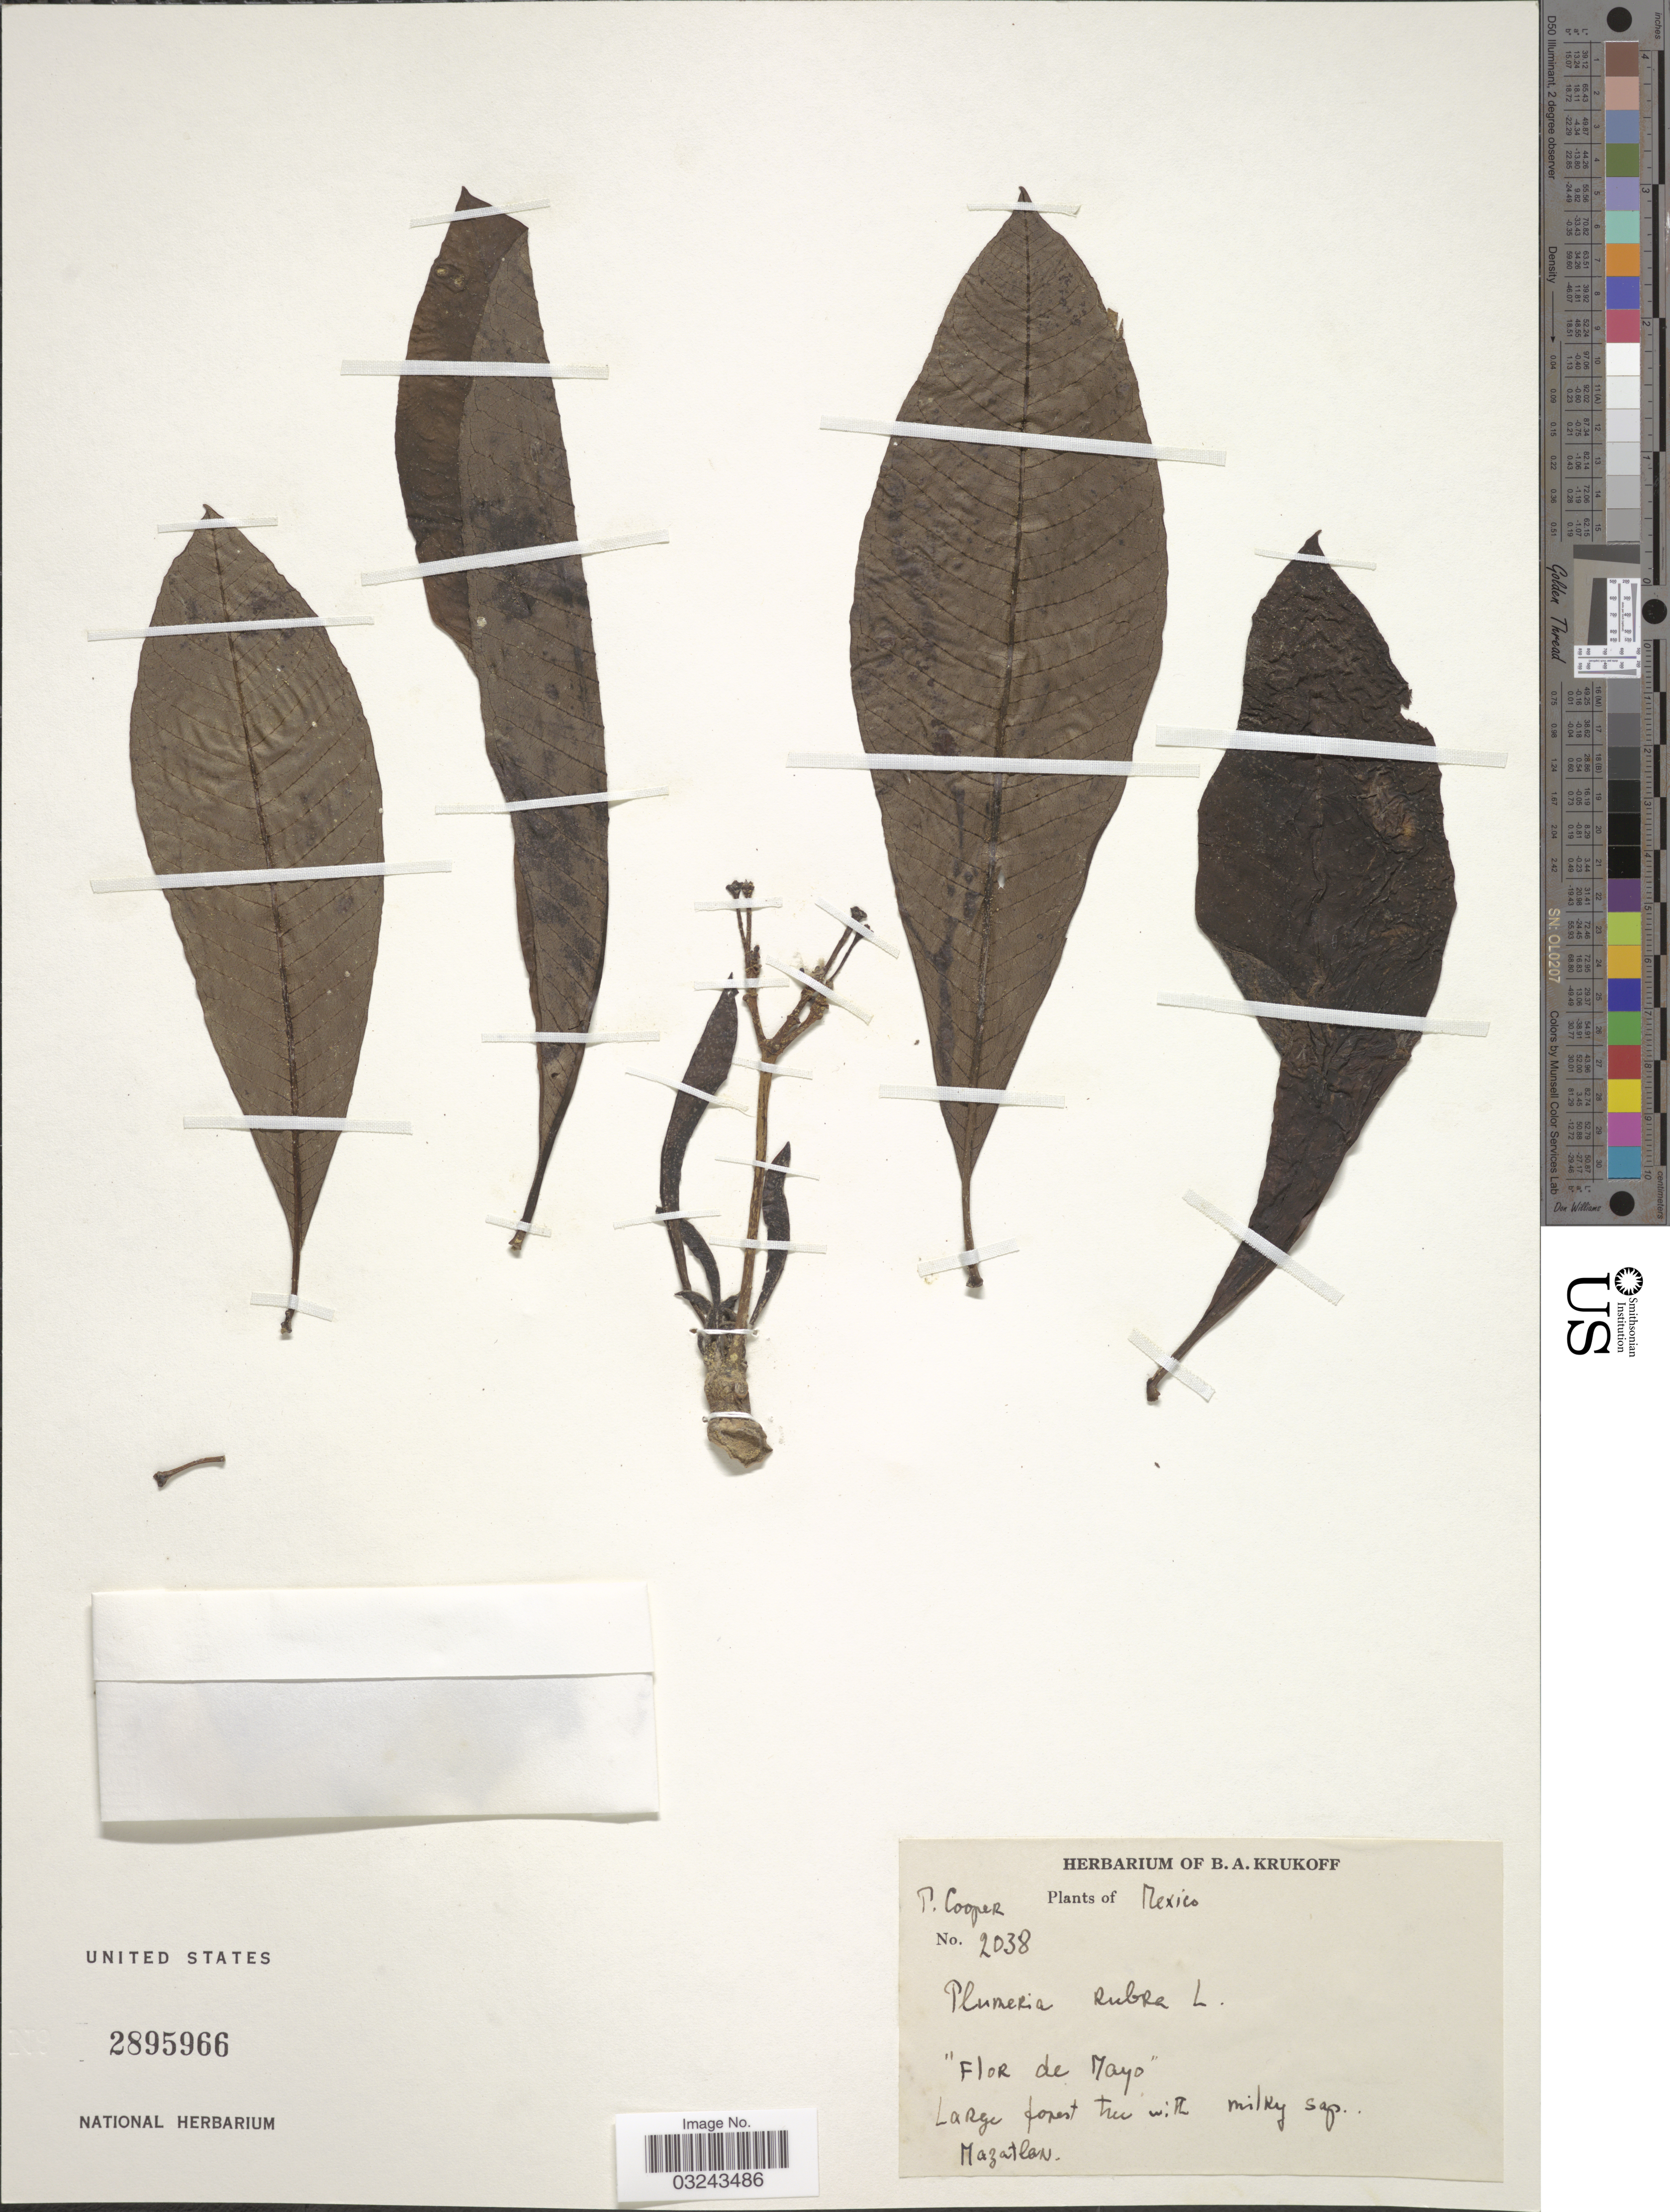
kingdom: Plantae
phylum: Tracheophyta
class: Magnoliopsida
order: Gentianales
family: Apocynaceae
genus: Plumeria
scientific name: Plumeria rubra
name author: L.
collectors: T. Cooper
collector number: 2038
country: Mexico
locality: Mazatlan.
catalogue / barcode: US 2895966